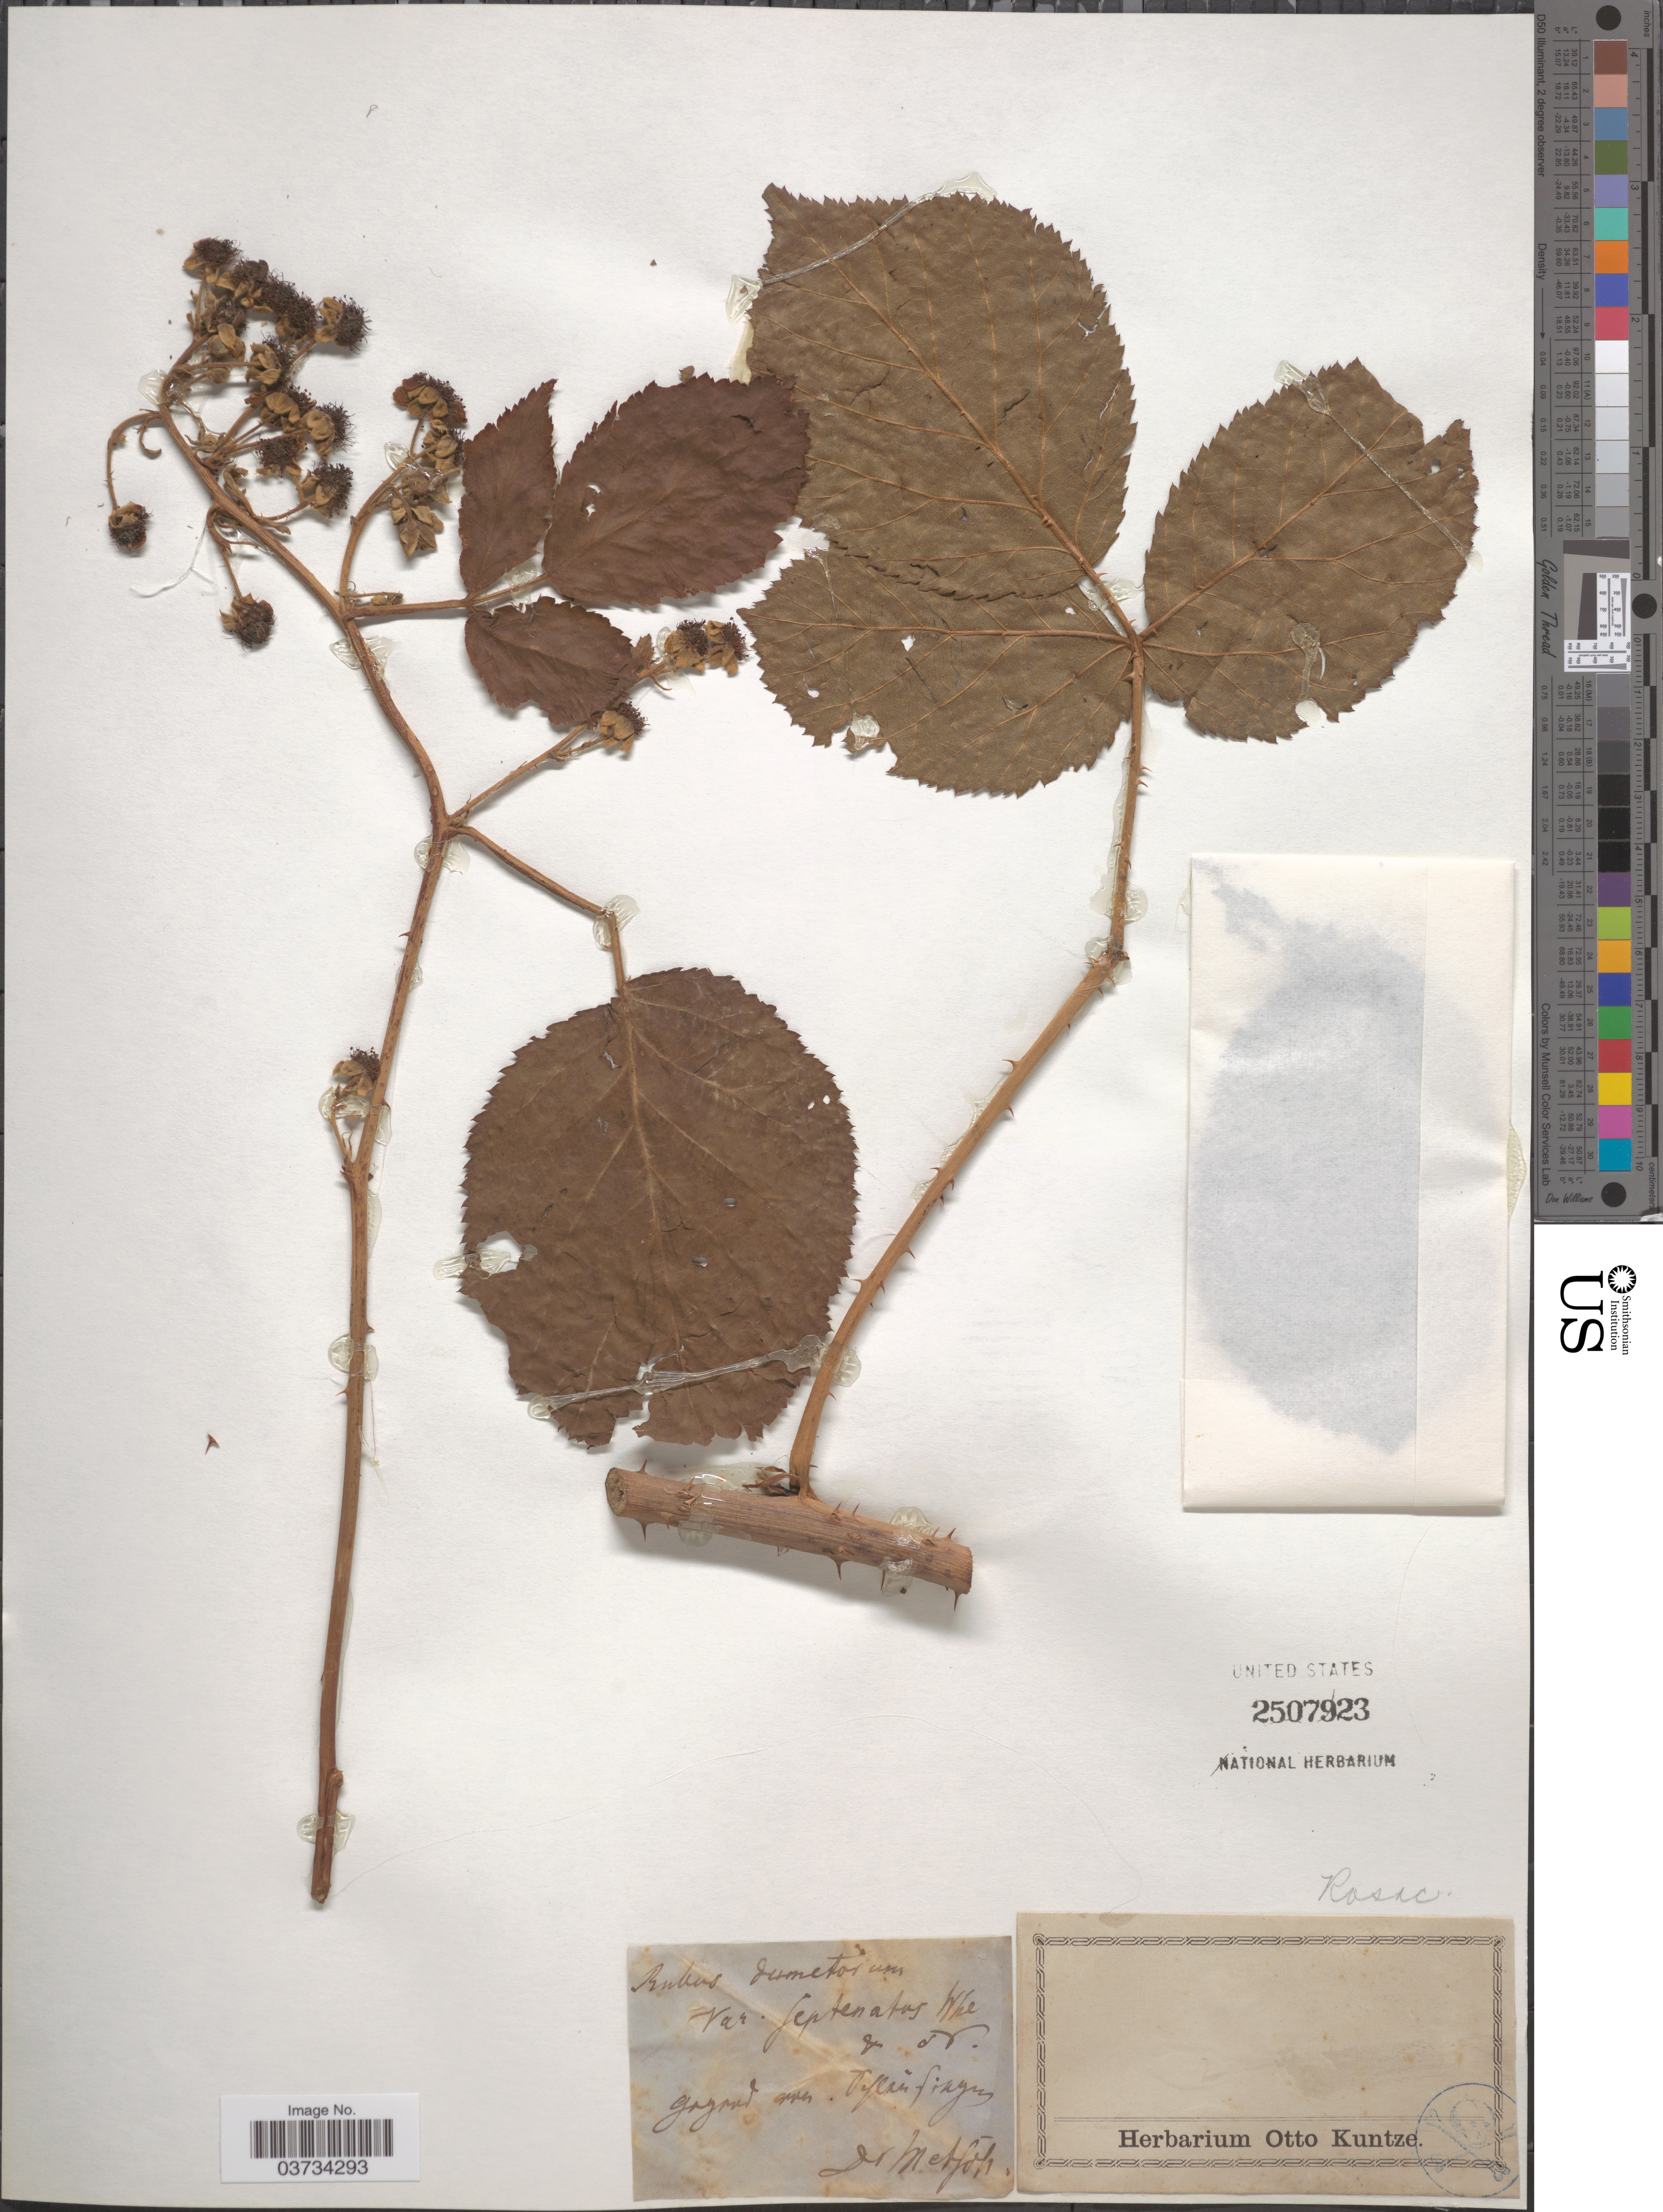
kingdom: Plantae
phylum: Tracheophyta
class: Magnoliopsida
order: Rosales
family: Rosaceae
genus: Rubus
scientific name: Rubus dumetorum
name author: Weihe ex Boenn.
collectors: Metsch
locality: Gagrad[interpreted] [illegible text].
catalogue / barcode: US 2507923